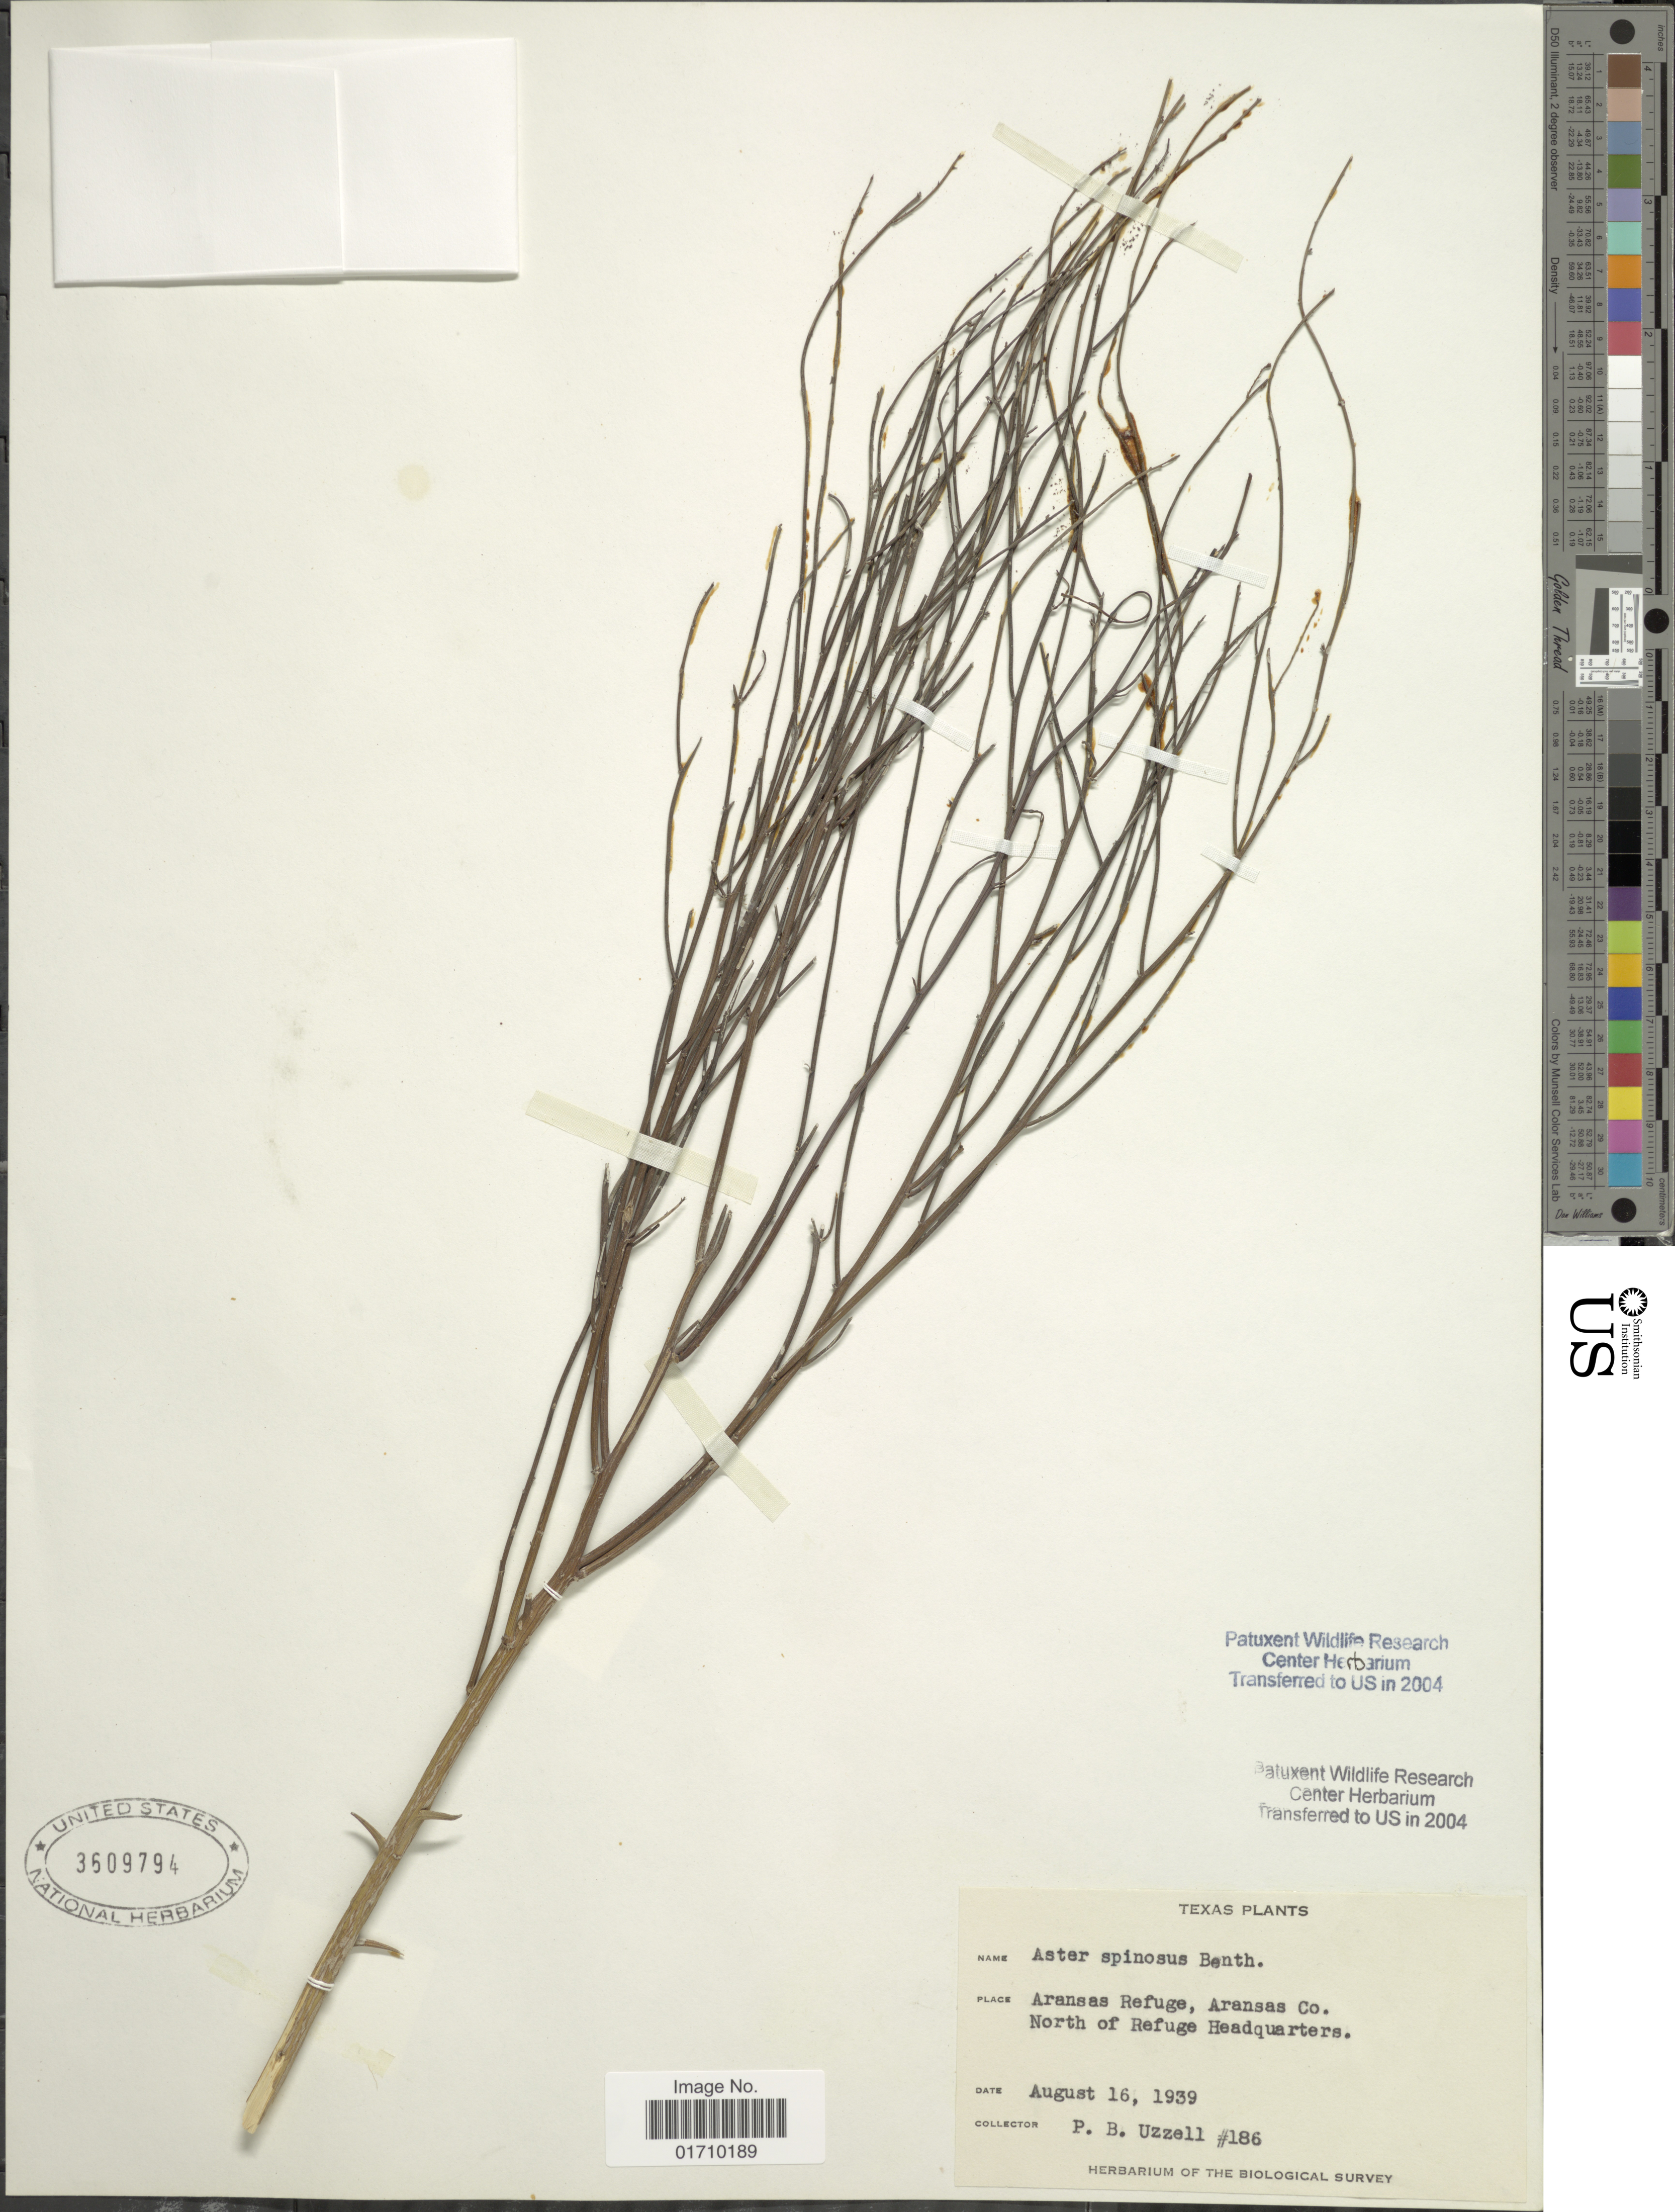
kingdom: Plantae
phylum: Tracheophyta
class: Magnoliopsida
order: Asterales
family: Asteraceae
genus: Chloracantha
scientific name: Chloracantha spinosa var. spinosa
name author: (Benth.) G.L. Nesom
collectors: P. Uzzell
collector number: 186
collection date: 1939-08-16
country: United States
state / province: Texas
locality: Aransas Refuge, Aransas Co. North of Refuge Headquarters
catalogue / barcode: US 3609794